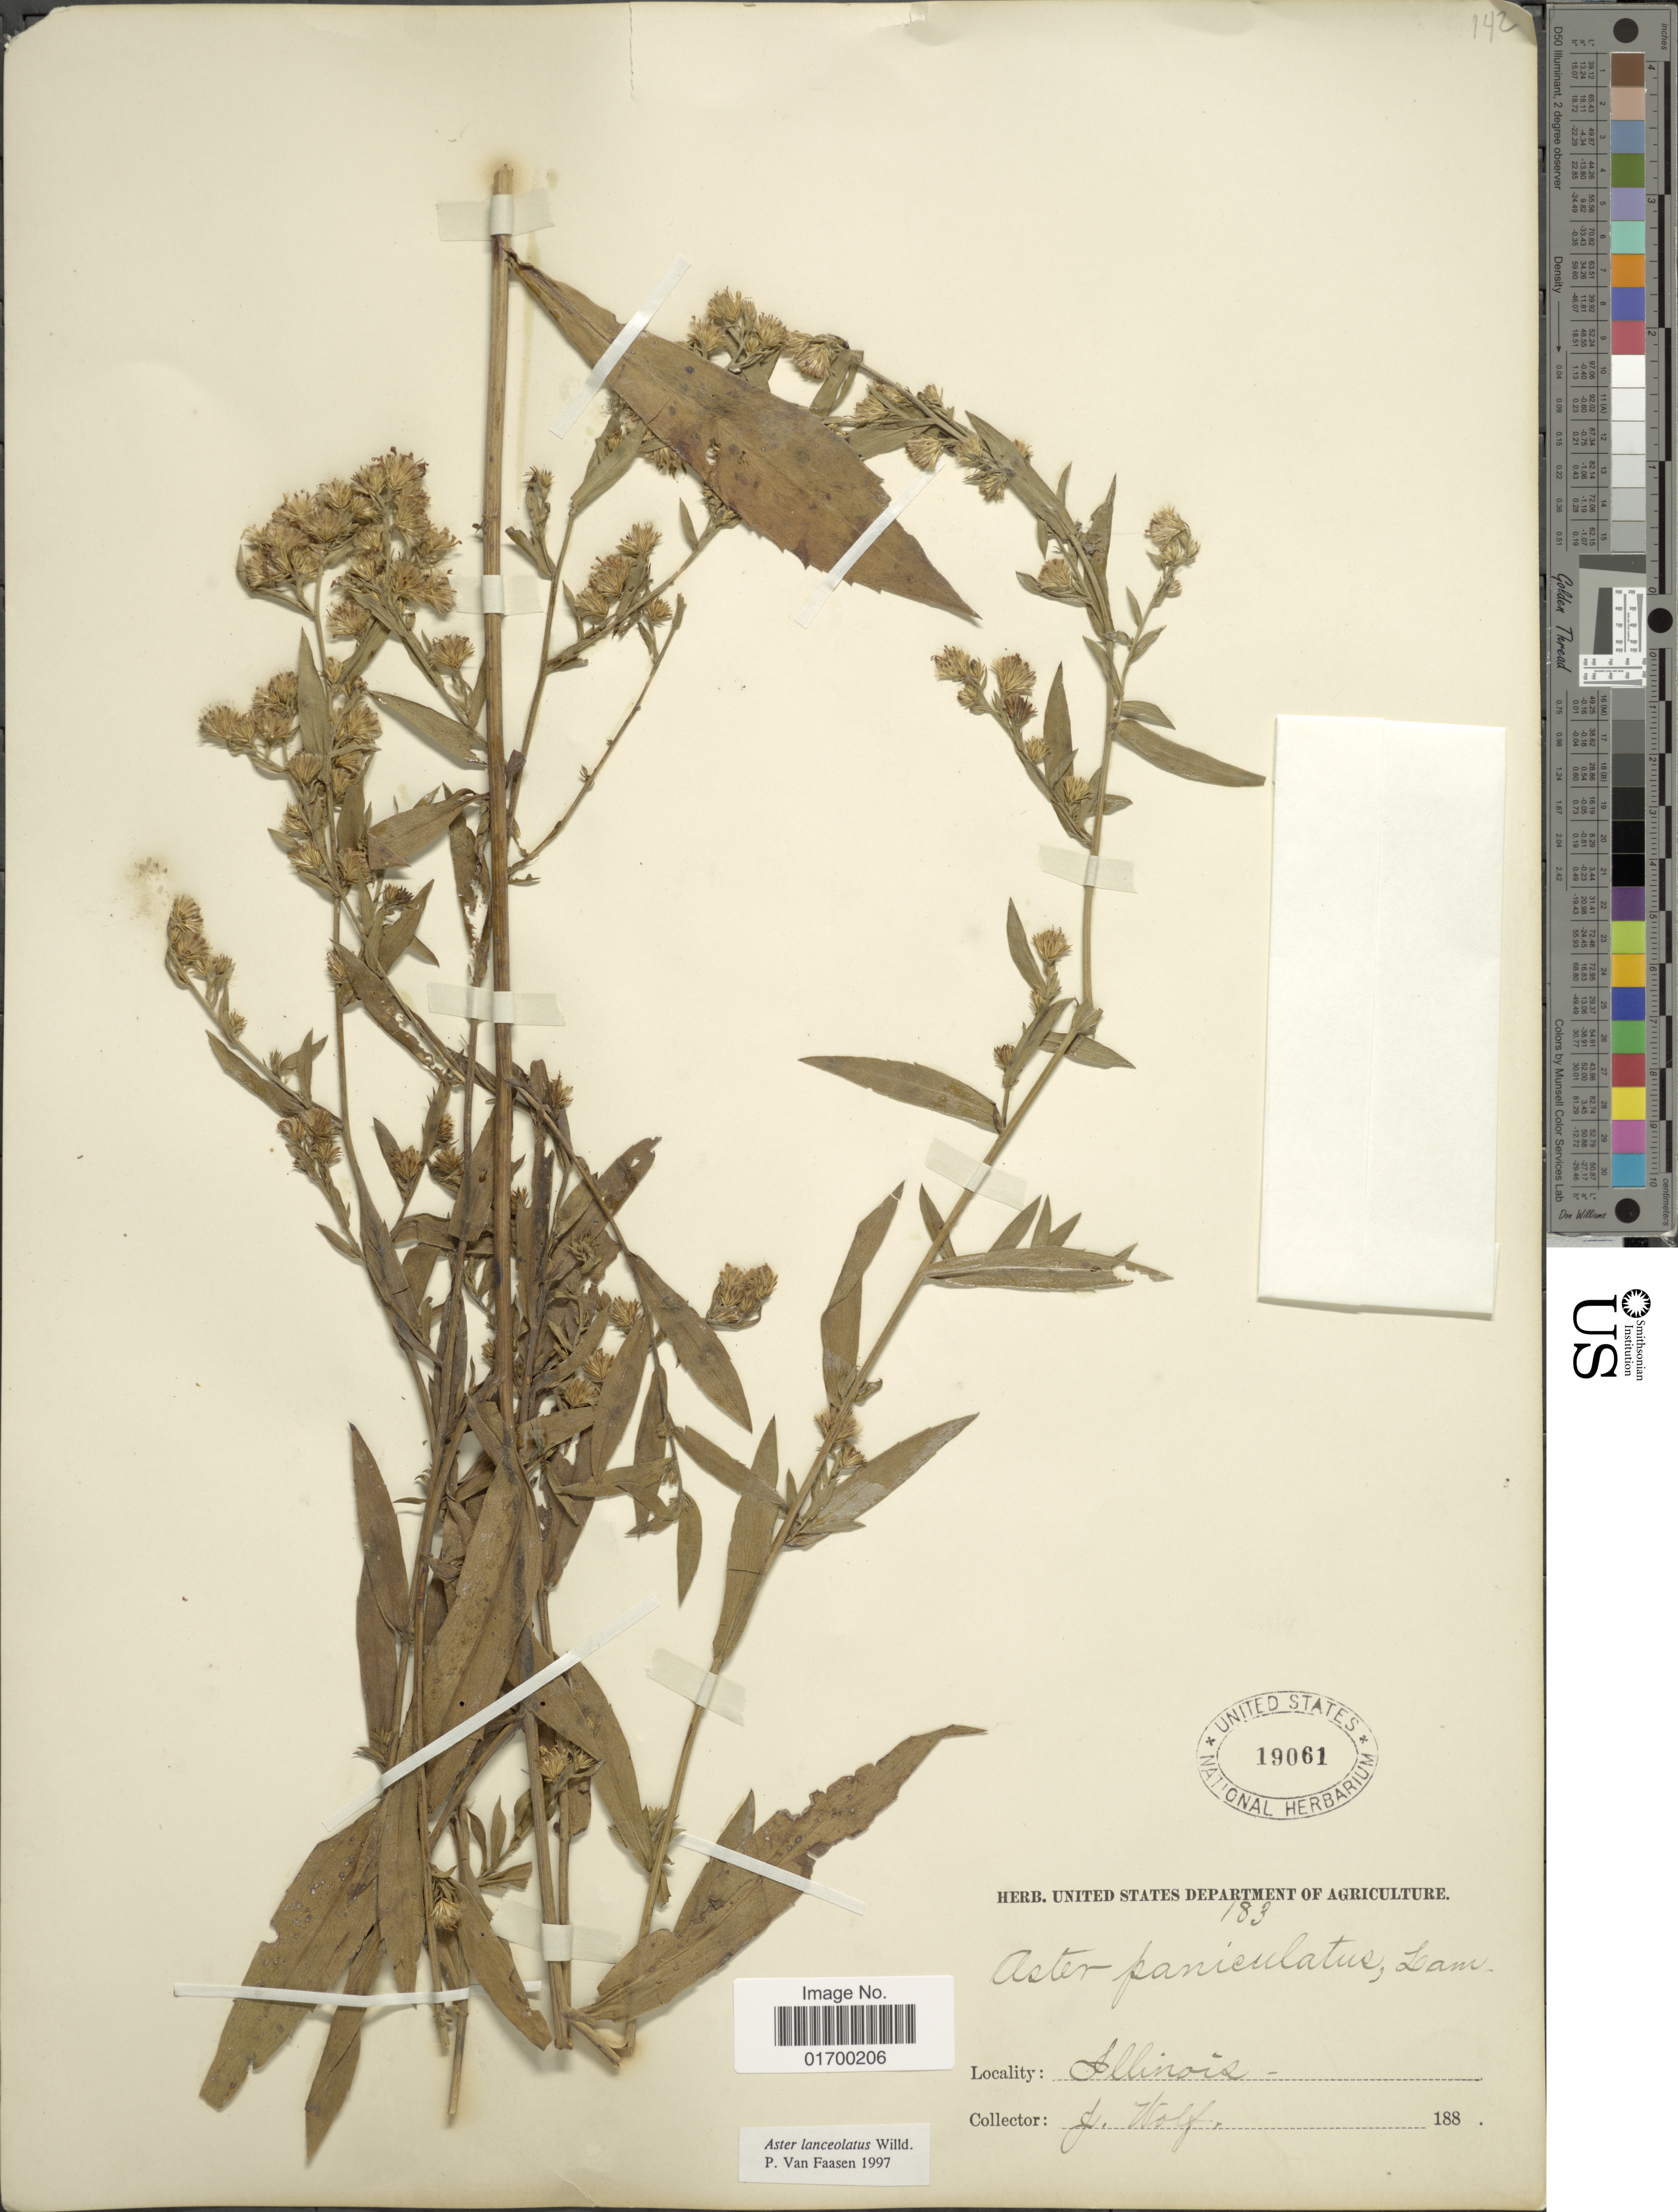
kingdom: Plantae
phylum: Tracheophyta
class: Magnoliopsida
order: Asterales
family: Asteraceae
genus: Symphyotrichum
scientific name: Symphyotrichum lanceolatum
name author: (Willd.) G.L. Nesom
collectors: J. Wolf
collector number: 183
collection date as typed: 188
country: United States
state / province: Illinois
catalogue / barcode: US 19061